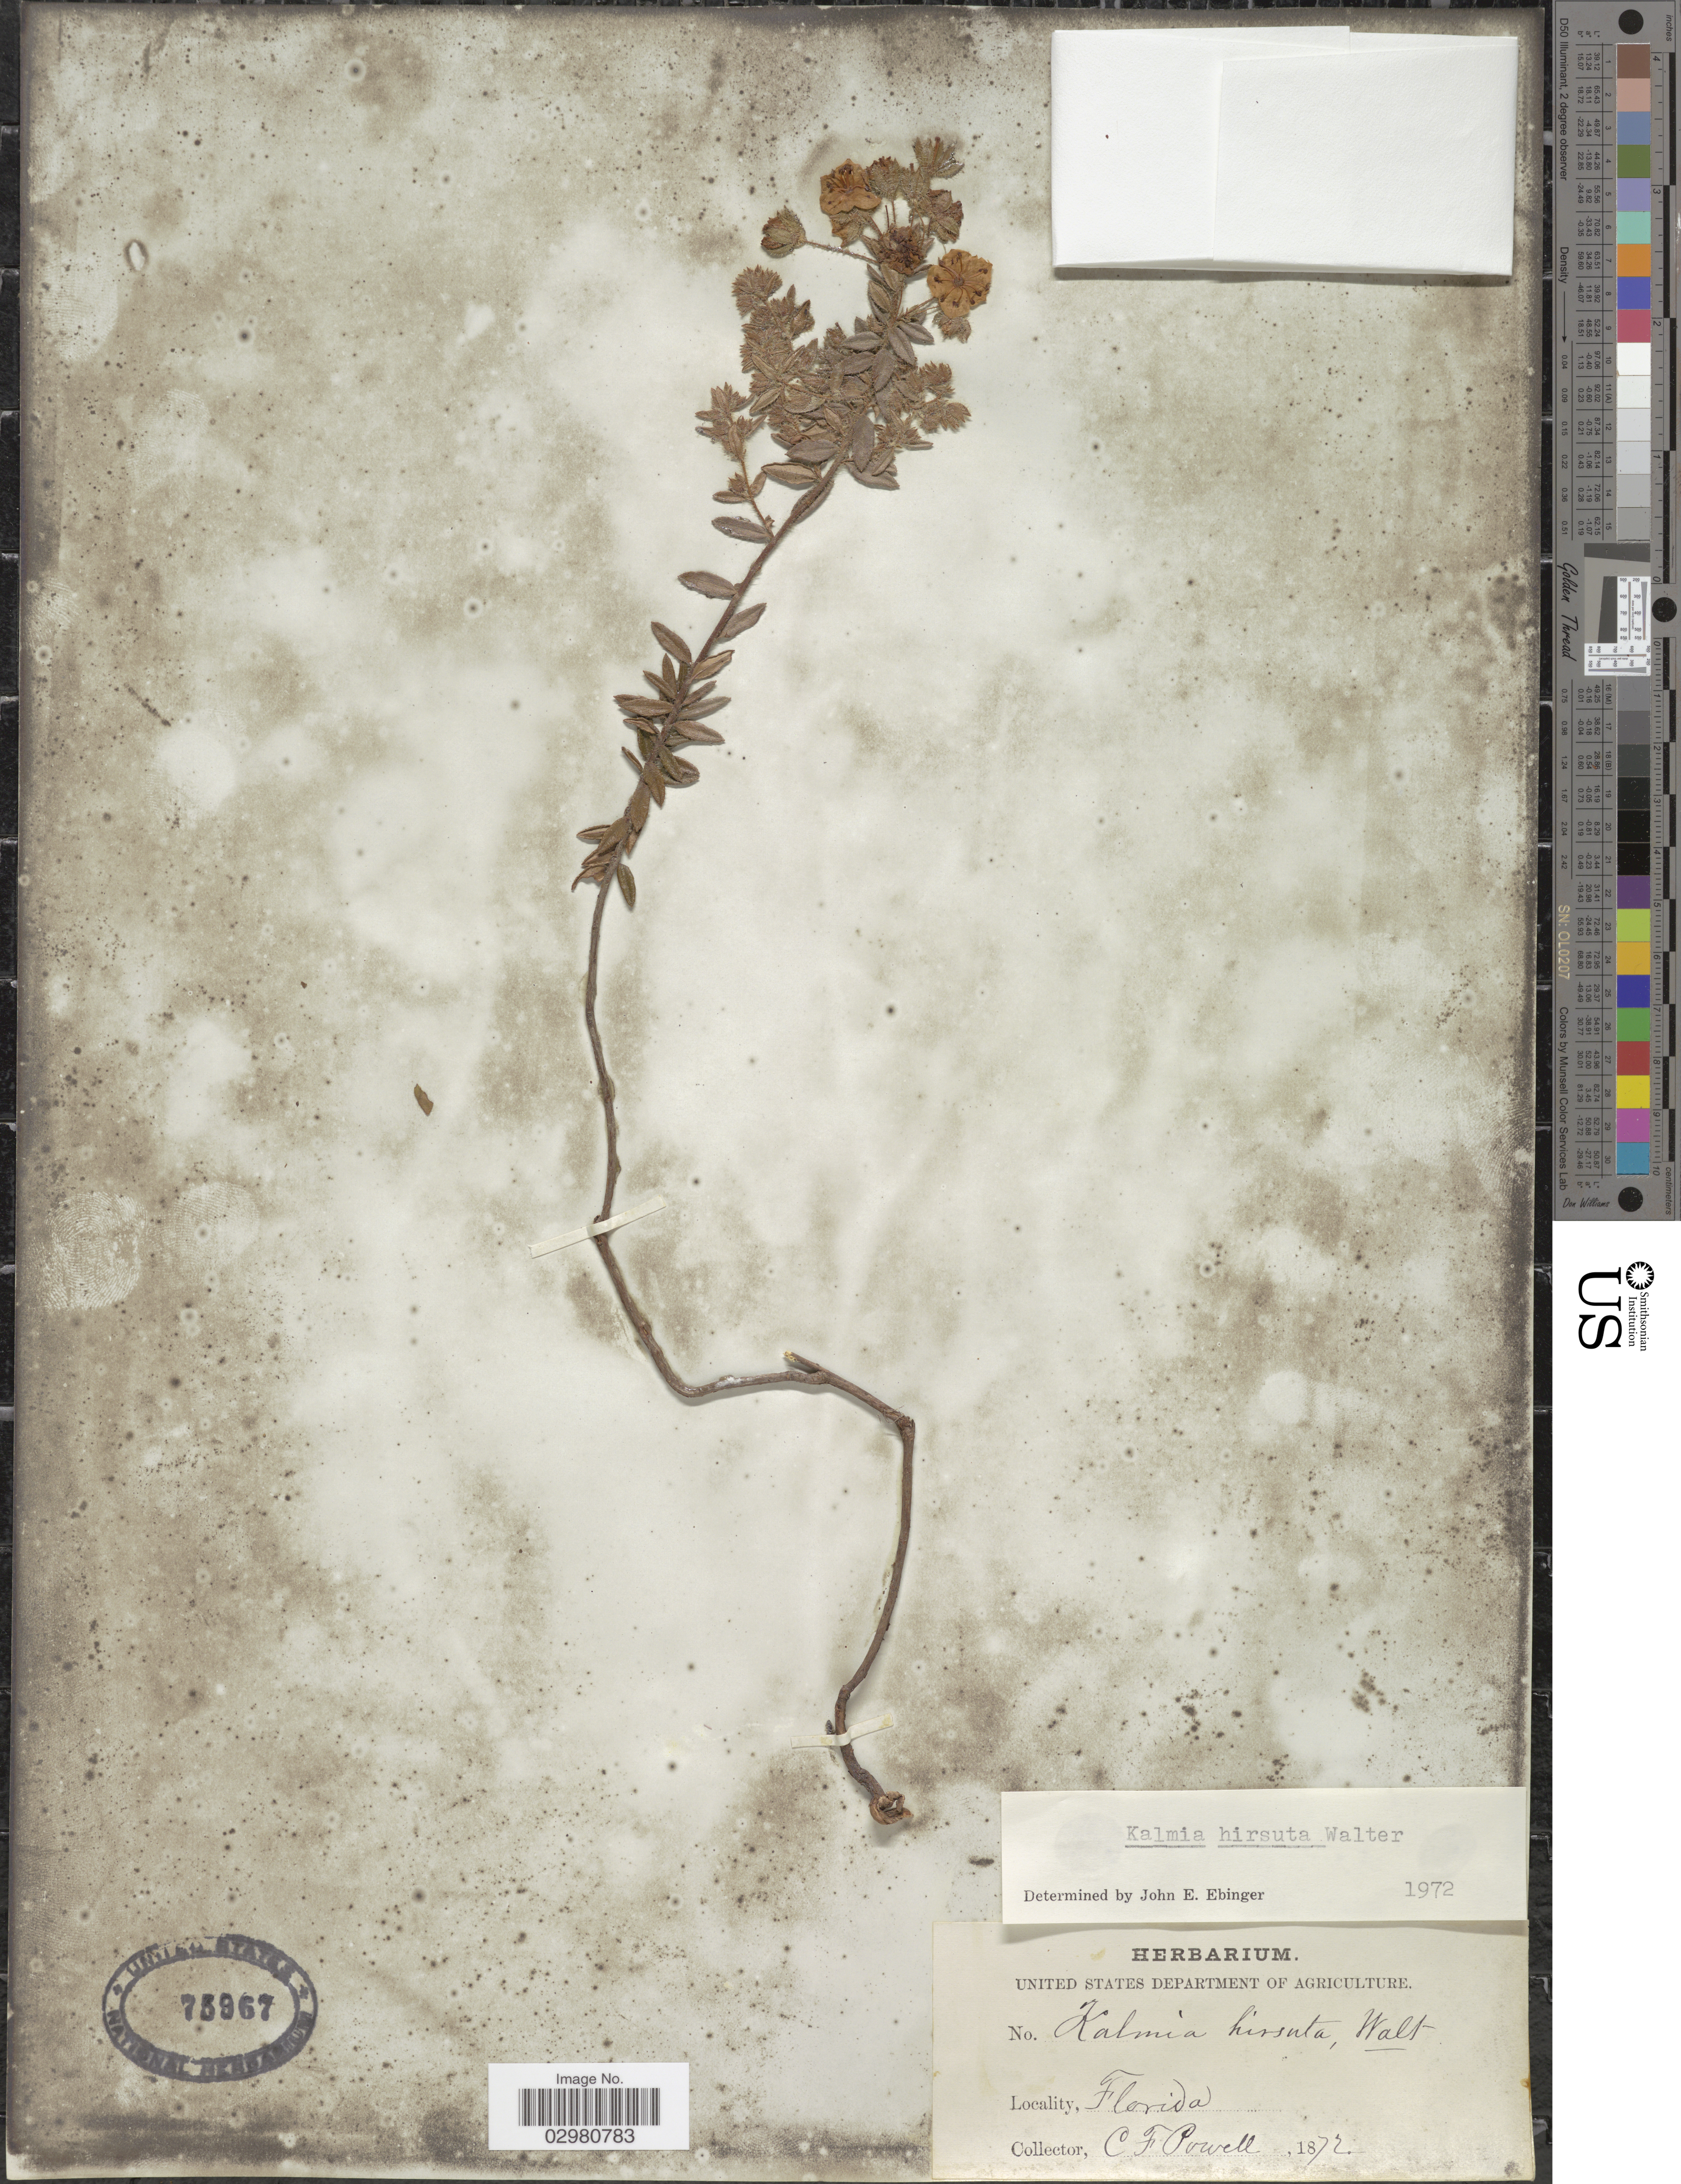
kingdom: Plantae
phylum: Tracheophyta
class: Magnoliopsida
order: Ericales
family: Ericaceae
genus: Kalmia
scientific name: Kalmia hirsuta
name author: Walter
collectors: C. F. Powell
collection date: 1872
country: United States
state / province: Florida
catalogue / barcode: US 75967